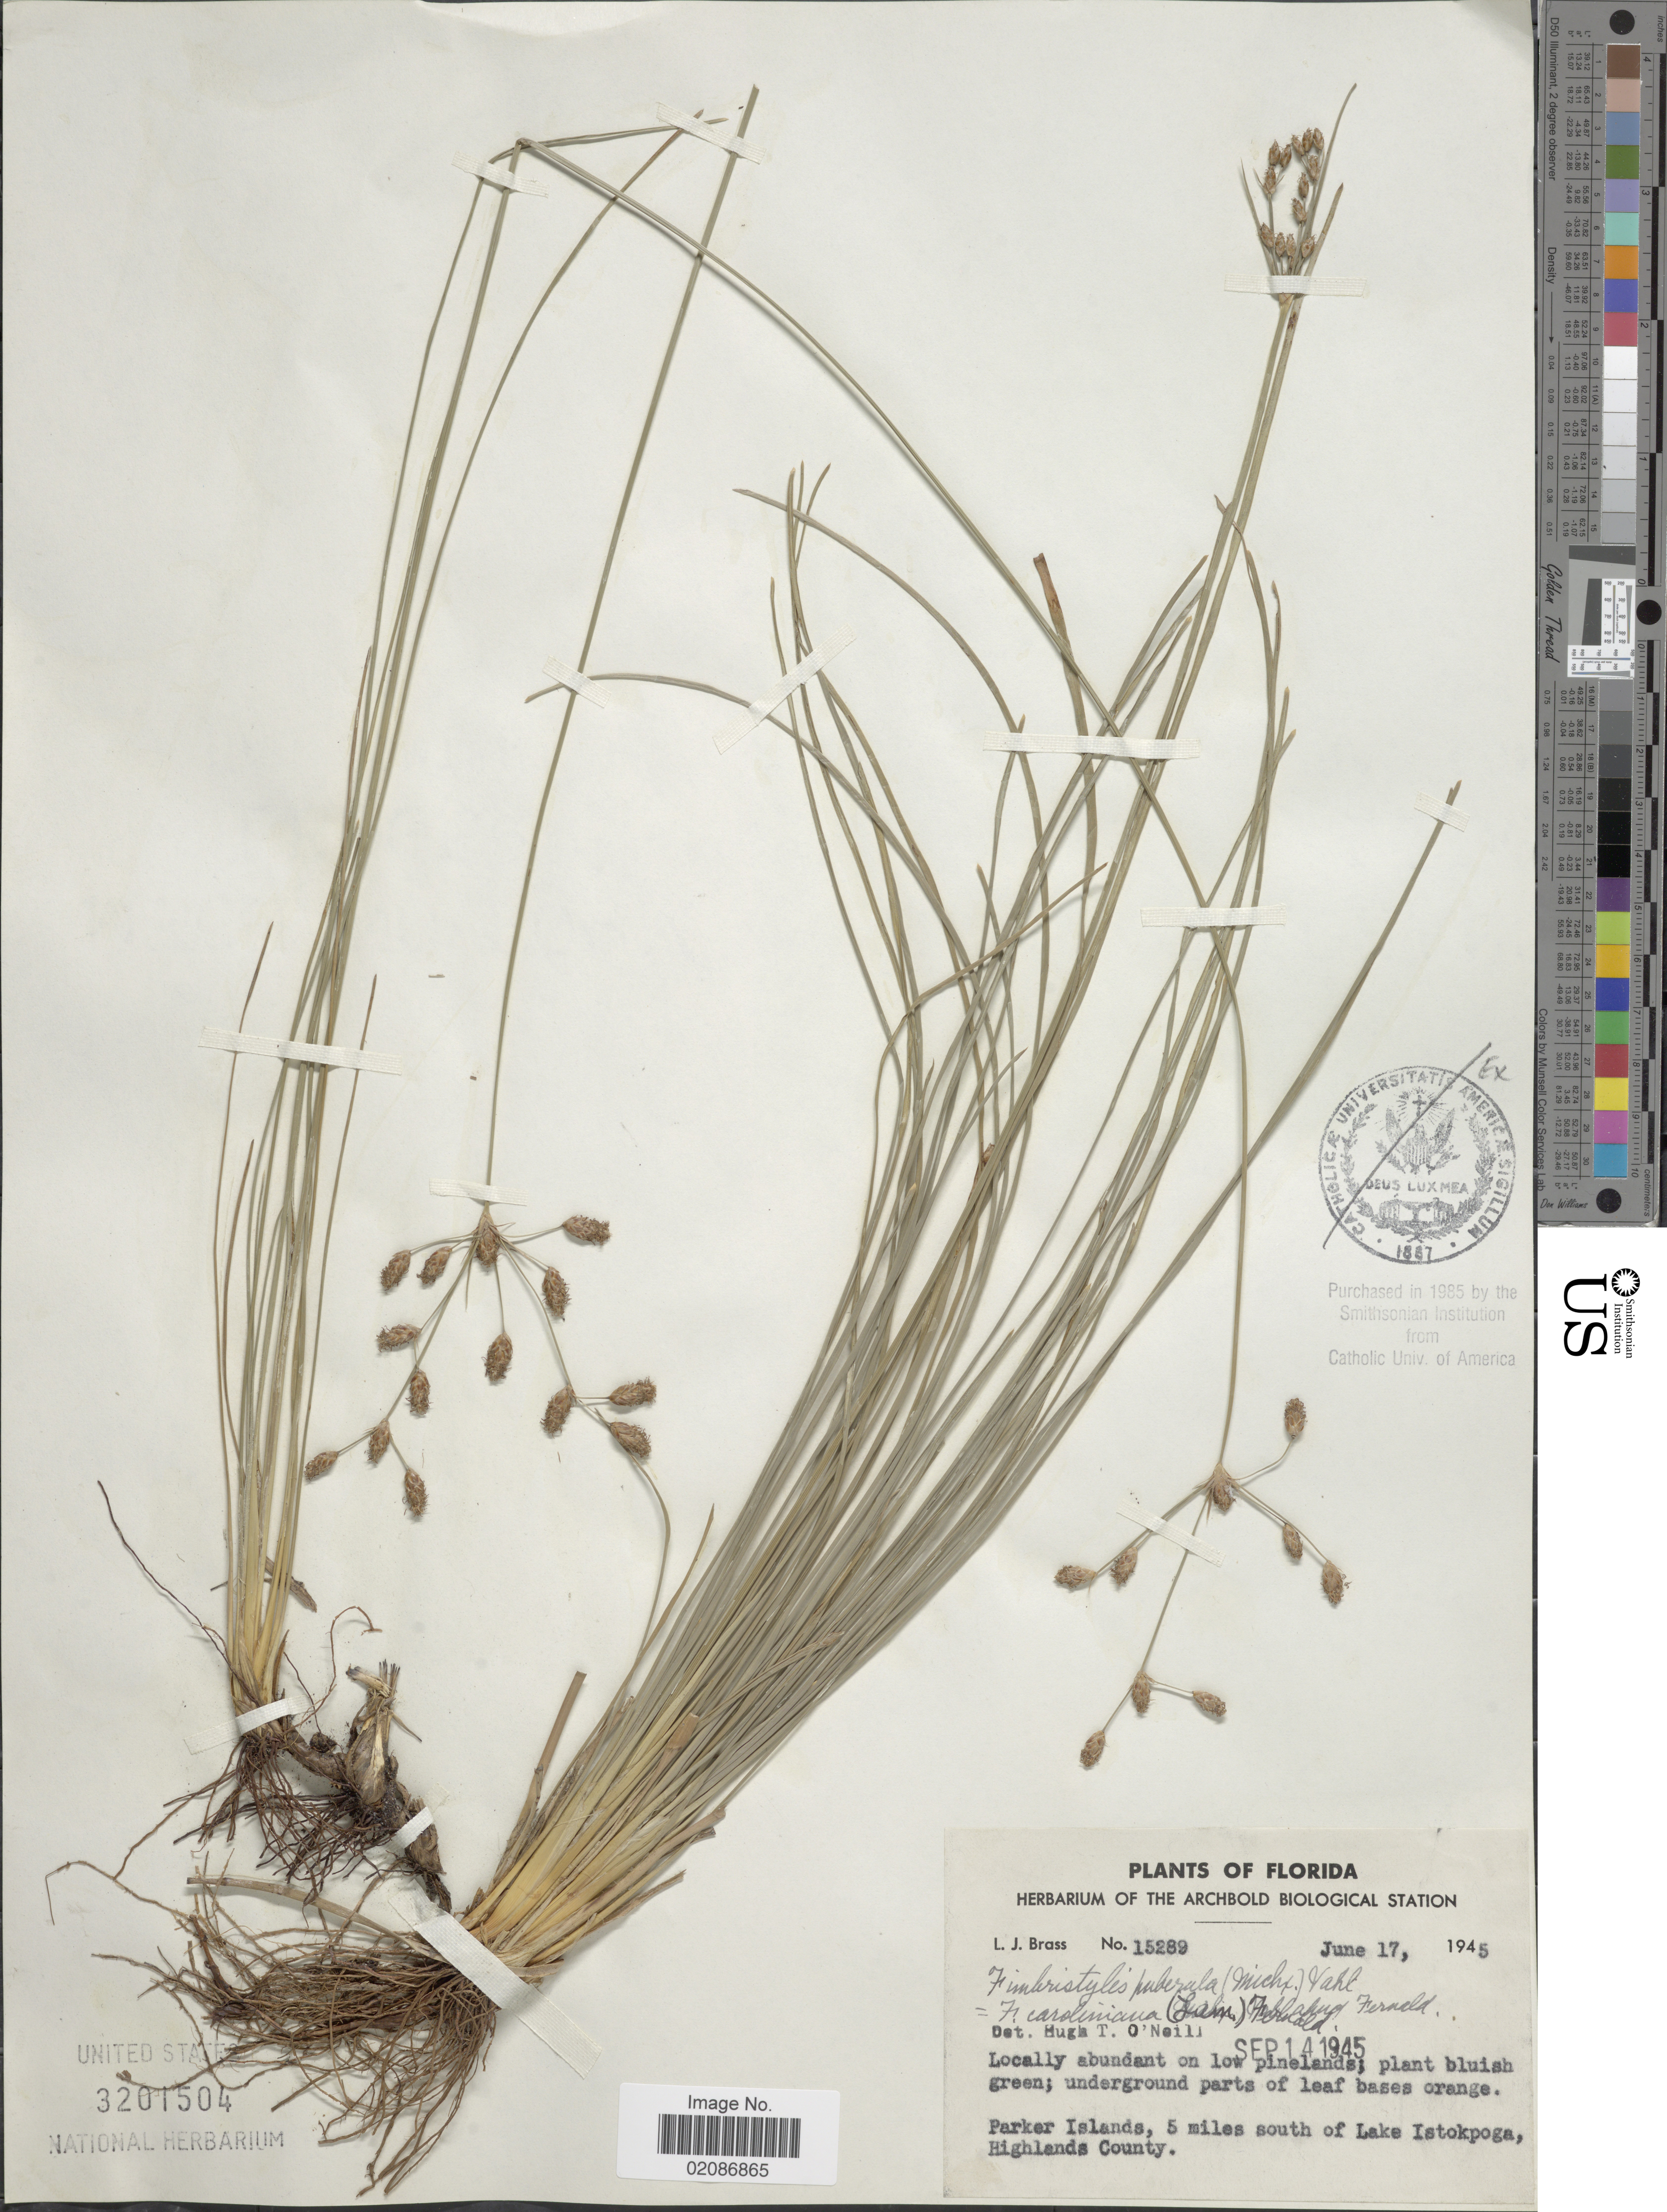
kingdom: Plantae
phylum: Tracheophyta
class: Liliopsida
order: Poales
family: Cyperaceae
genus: Fimbristylis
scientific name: Fimbristylis puberula var. puberula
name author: (Michx.) Vahl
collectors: L. J. Brass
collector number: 15289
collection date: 1945-06-17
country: United States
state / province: Florida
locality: Parker Islands, 5 miles south of Lake Istokpoga, Highlands County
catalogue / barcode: US 3201504